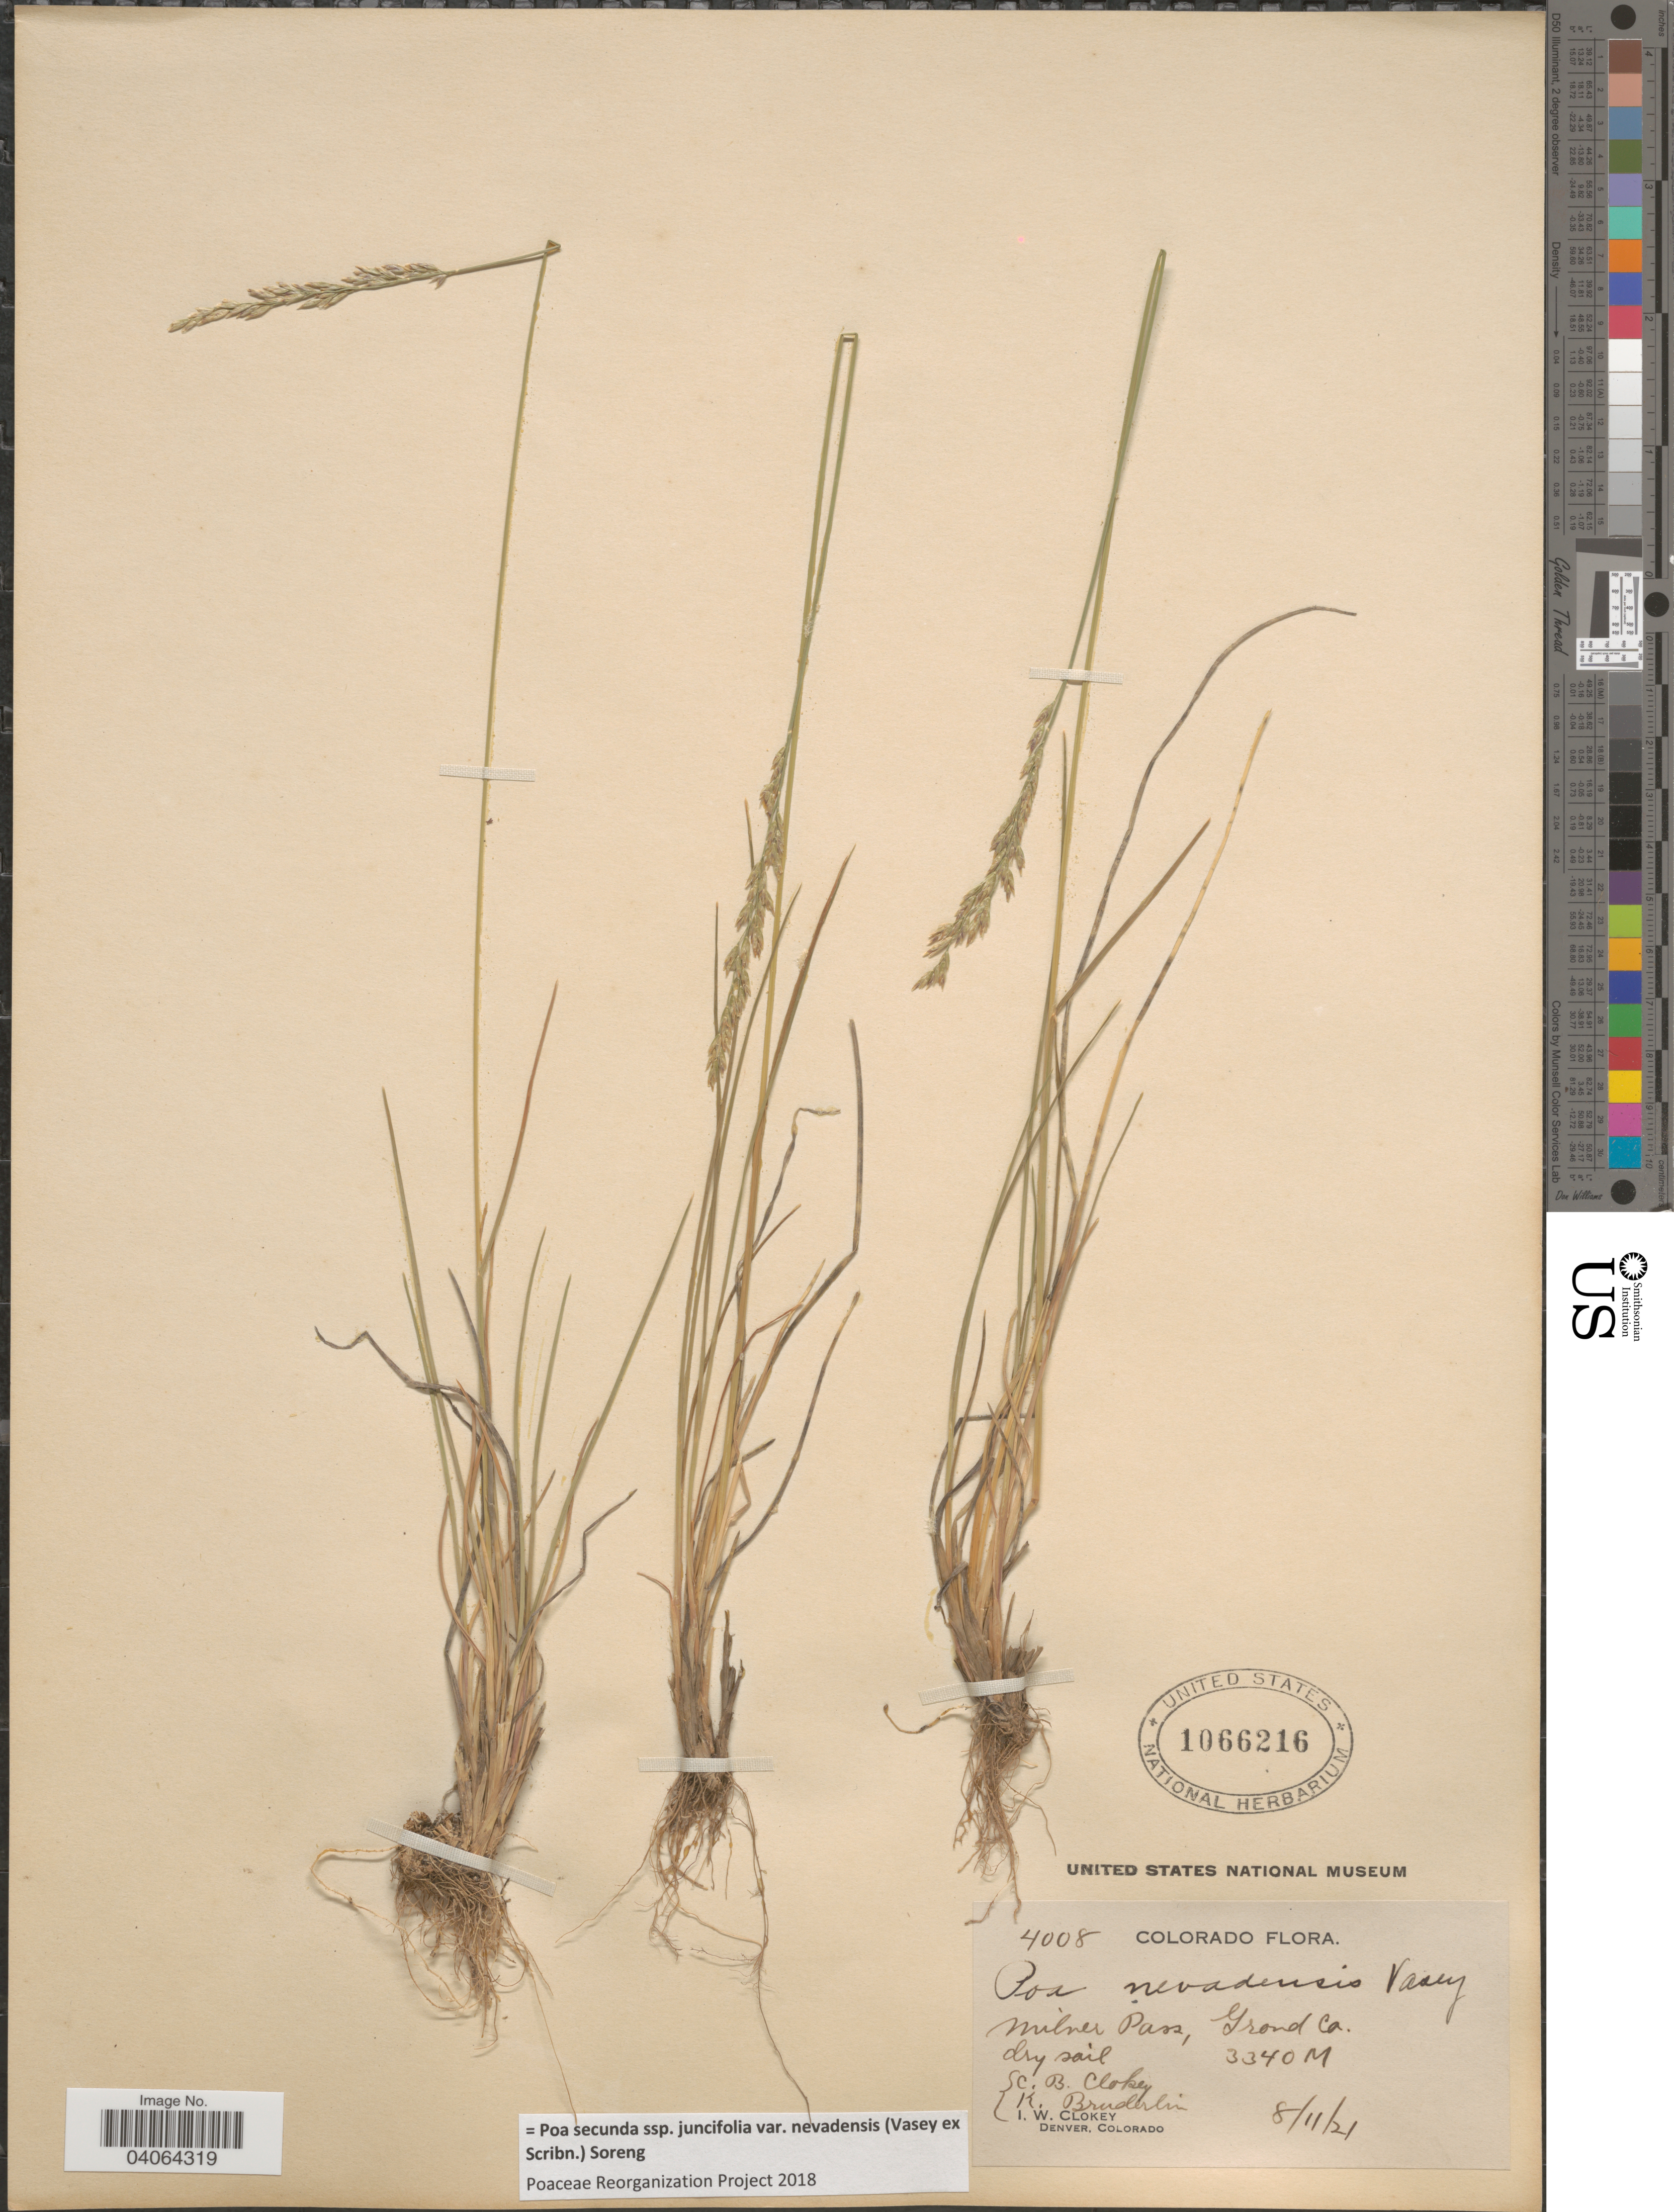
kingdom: Plantae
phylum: Tracheophyta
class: Liliopsida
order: Poales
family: Poaceae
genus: Poa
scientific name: Poa secunda subsp. juncifolia var. nevadensis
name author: (Vasey ex Scribn.) Soreng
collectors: C. Clokey, K. Bruderlin & I. W. Clokey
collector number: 4008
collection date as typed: Transcribed d/m/y: 11/8/21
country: United States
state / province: Colorado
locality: Milner Pass, Grand Co.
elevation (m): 3340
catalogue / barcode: US 1066216